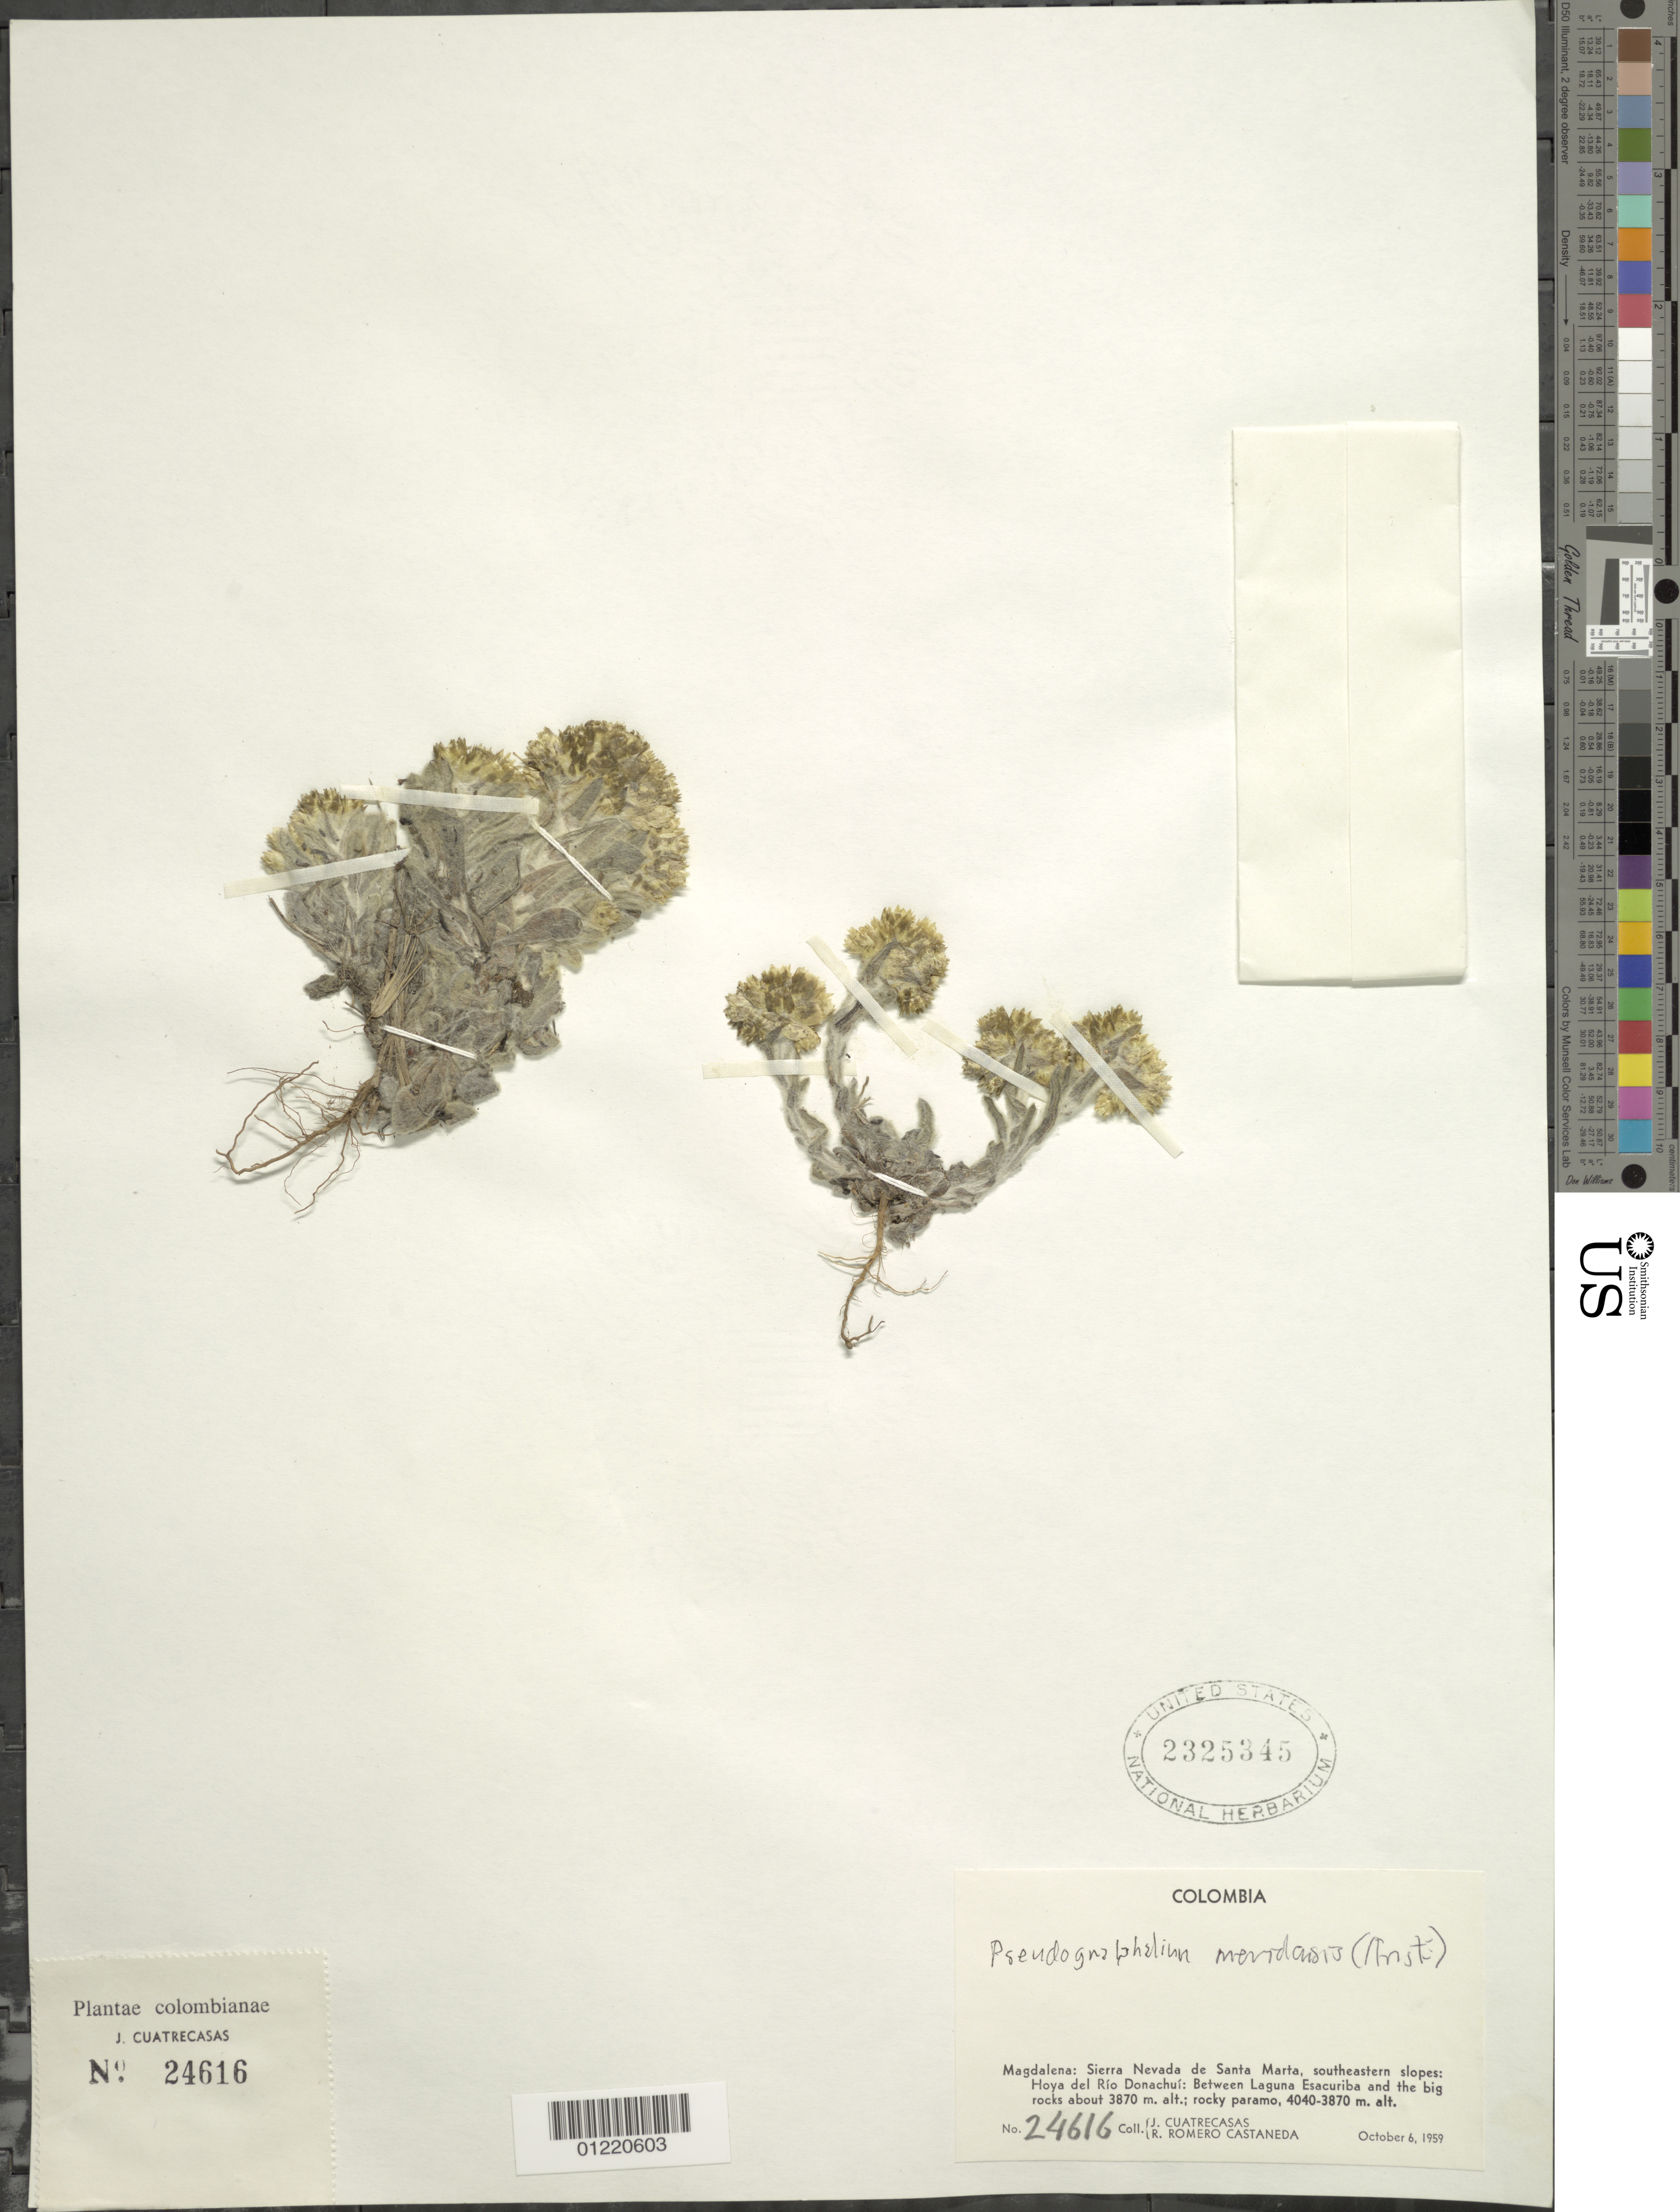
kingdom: Plantae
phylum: Tracheophyta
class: Magnoliopsida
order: Asterales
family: Asteraceae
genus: Pseudognaphalium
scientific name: Pseudognaphalium meridensis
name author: (Aristeg.)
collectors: J. Cuatrecasas & R. Romero Castañeda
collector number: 24616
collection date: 1959-10-06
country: Colombia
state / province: Magdalena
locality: Sierra Nevada de Santa Marta, southeastern slopes: Hoya de Río Donachuí: between Laguna Esacuriba and the big rocks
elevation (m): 3870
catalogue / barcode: US 2325345